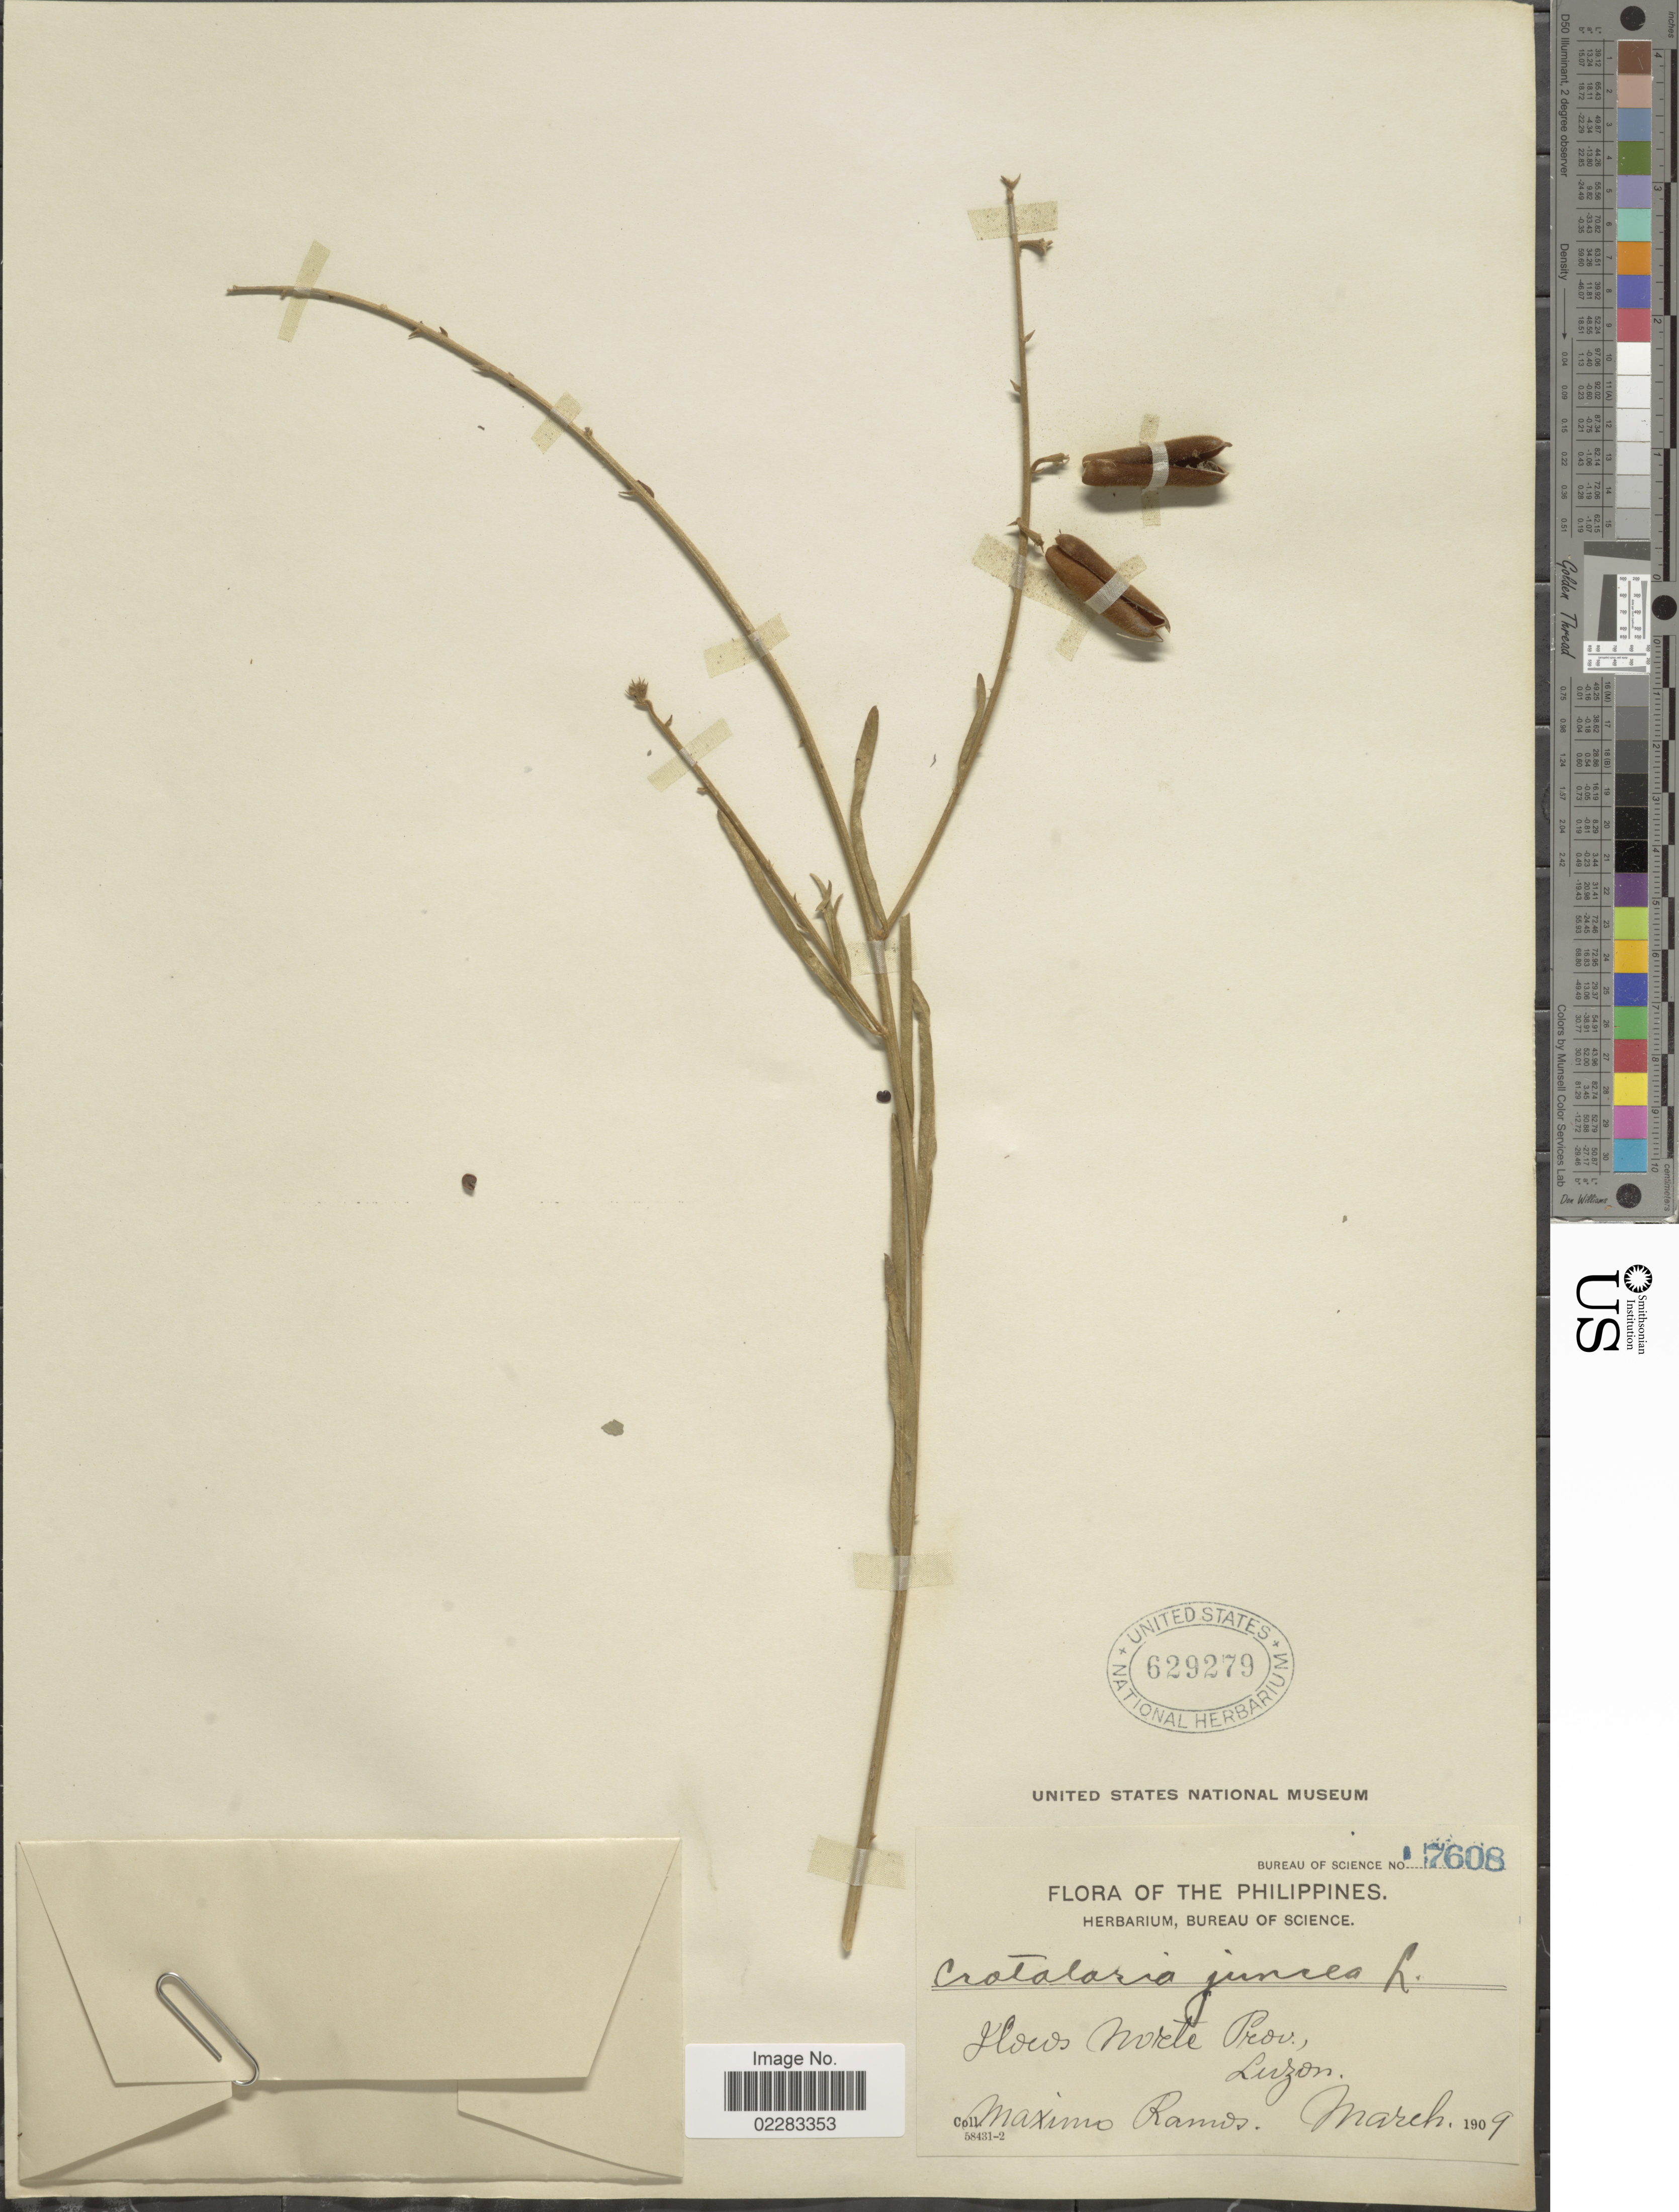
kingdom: Plantae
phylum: Tracheophyta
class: Magnoliopsida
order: Fabales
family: Fabaceae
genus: Crotalaria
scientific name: Crotalaria juncea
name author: L.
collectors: M. Ramos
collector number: Bureau of Science 7608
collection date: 1909-03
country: Philippines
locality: Flows Norte Prov., Luzon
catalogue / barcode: US 629279